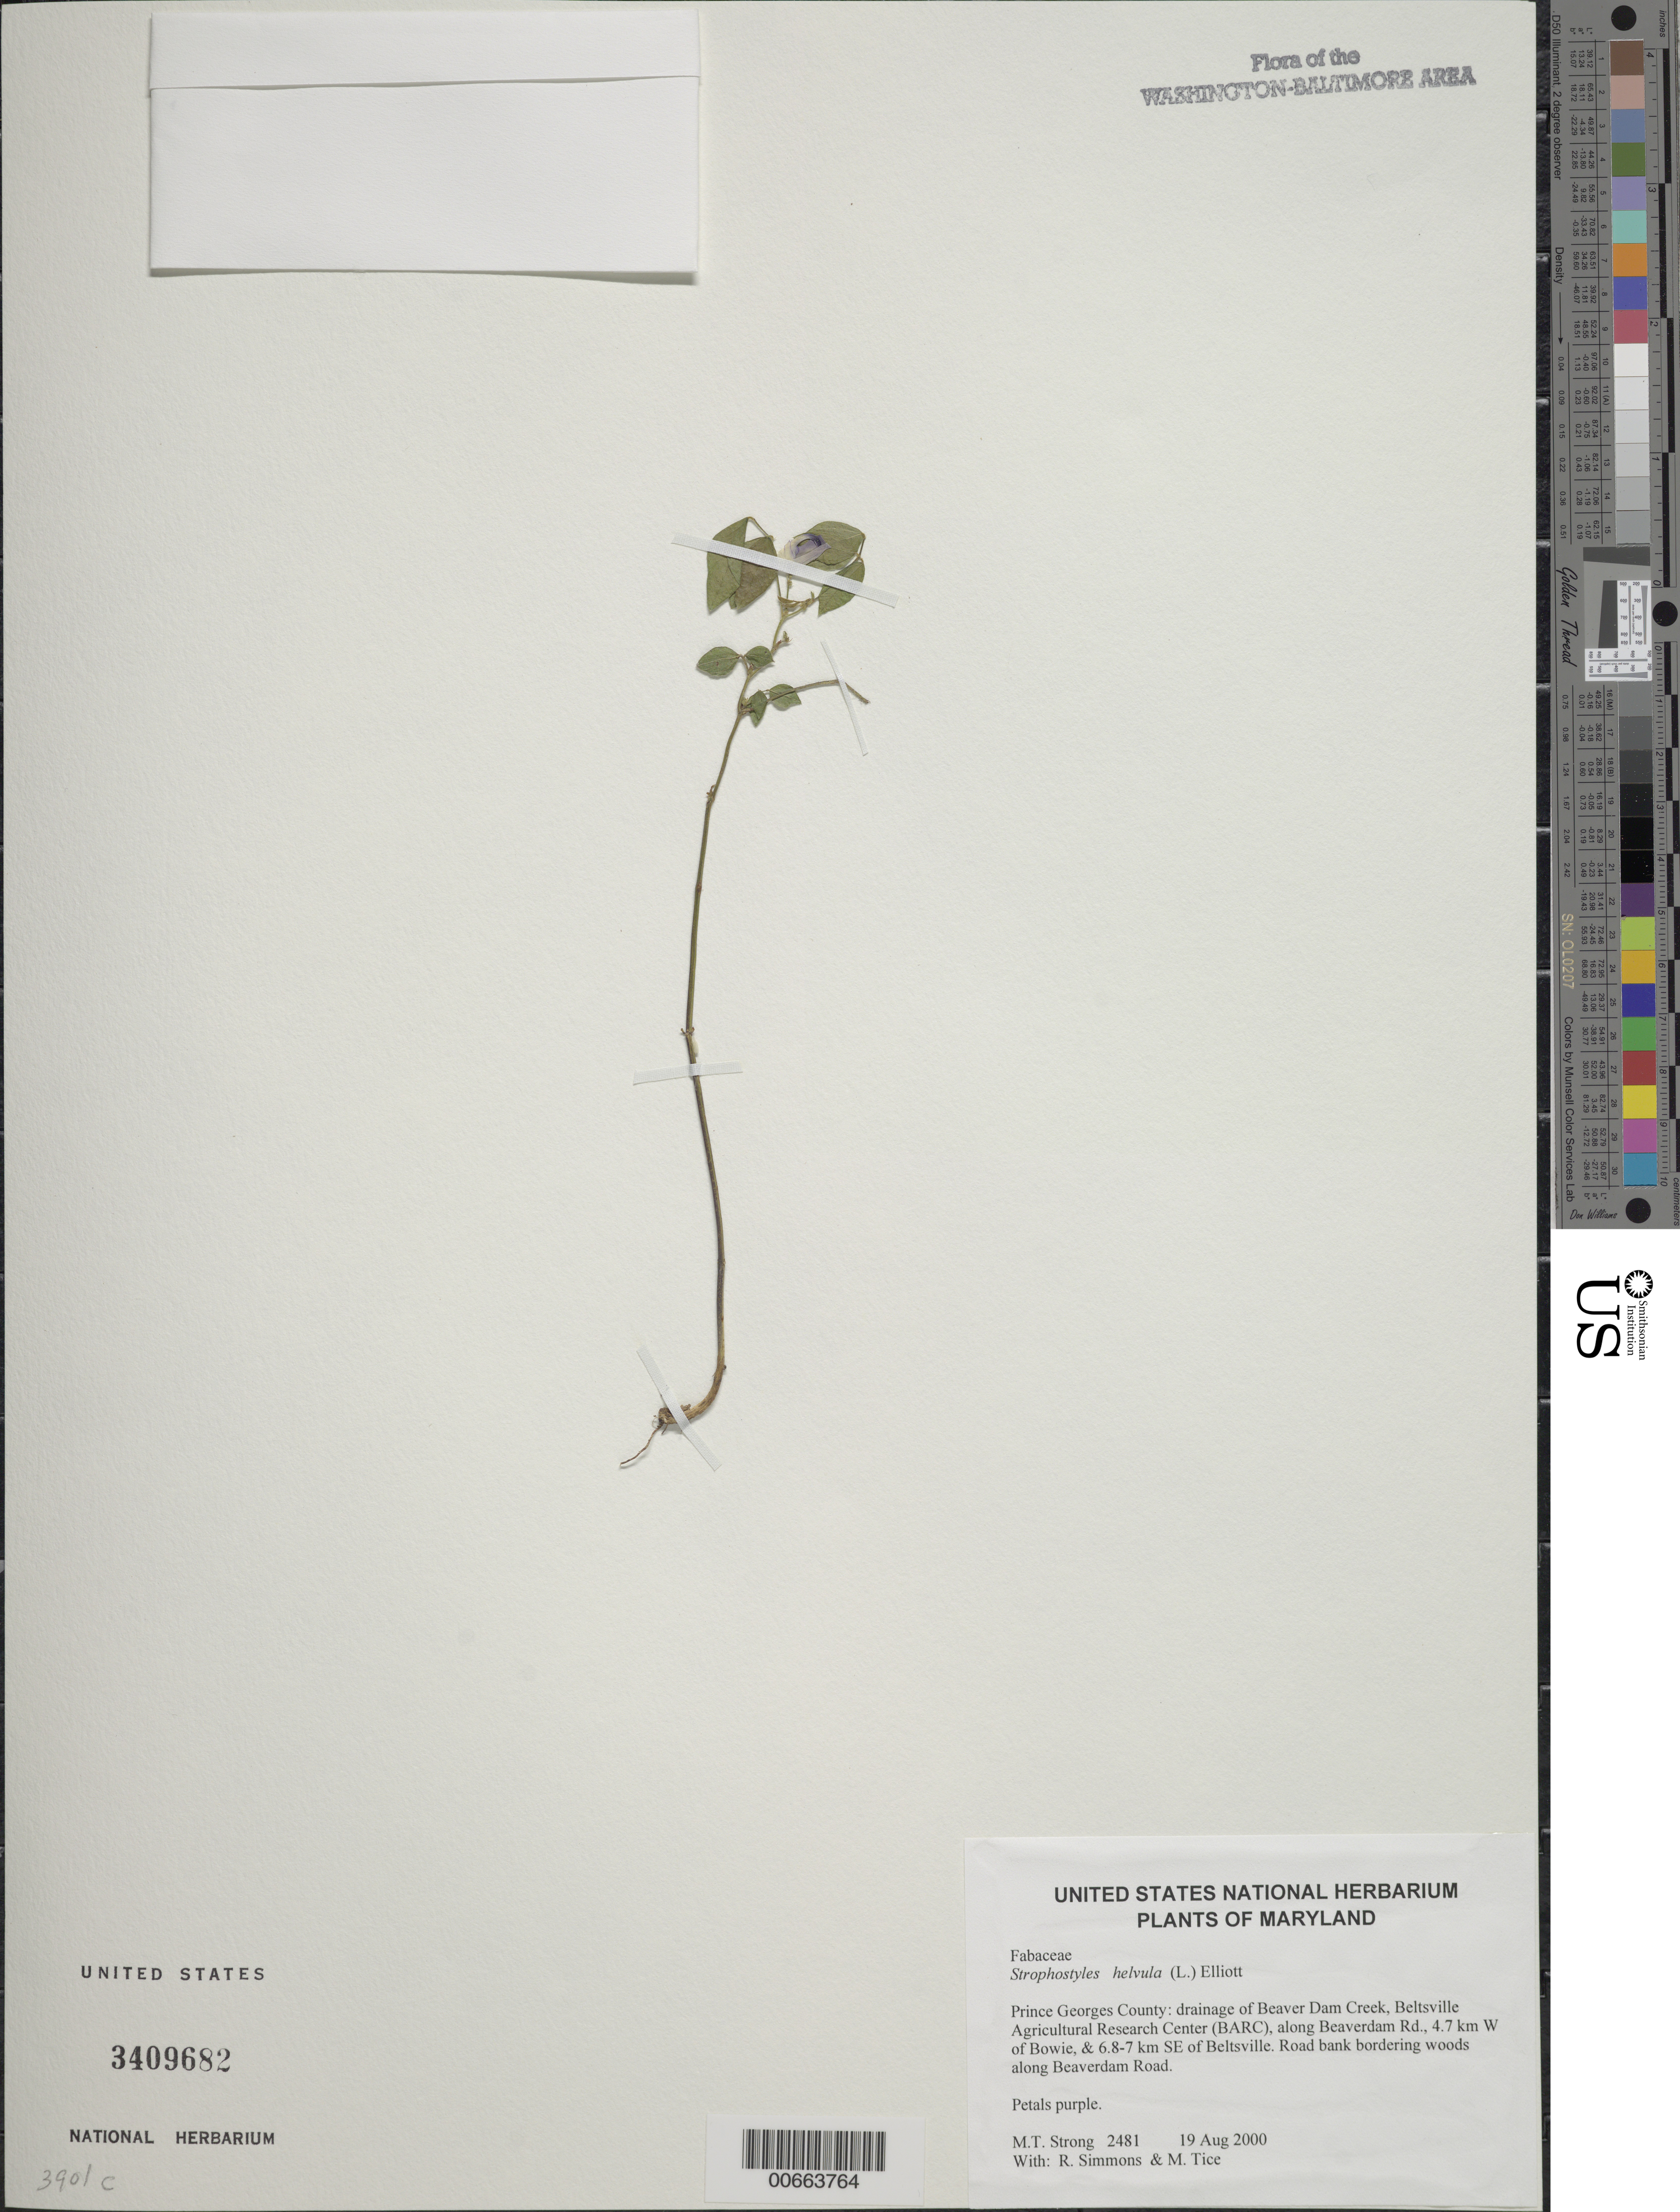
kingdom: Plantae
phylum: Tracheophyta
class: Magnoliopsida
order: Fabales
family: Fabaceae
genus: Strophostyles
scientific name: Strophostyles helvola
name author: (L.) Elliott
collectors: M. T. Strong, R. Simmons & M. Tice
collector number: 2481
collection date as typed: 19 Aug 2000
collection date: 2000-08-19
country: United States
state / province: Maryland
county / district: Prince George's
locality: Drainage of Beaver Dam Creek, Beltsville Agricultural Research Center (BARC), along Beaverdam Rd., 4.7 km W of Bowie, & 6.8-7 km SE of Beltsville.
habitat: Road bank bordering woods along Beaverdam Road.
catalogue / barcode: US 3409682